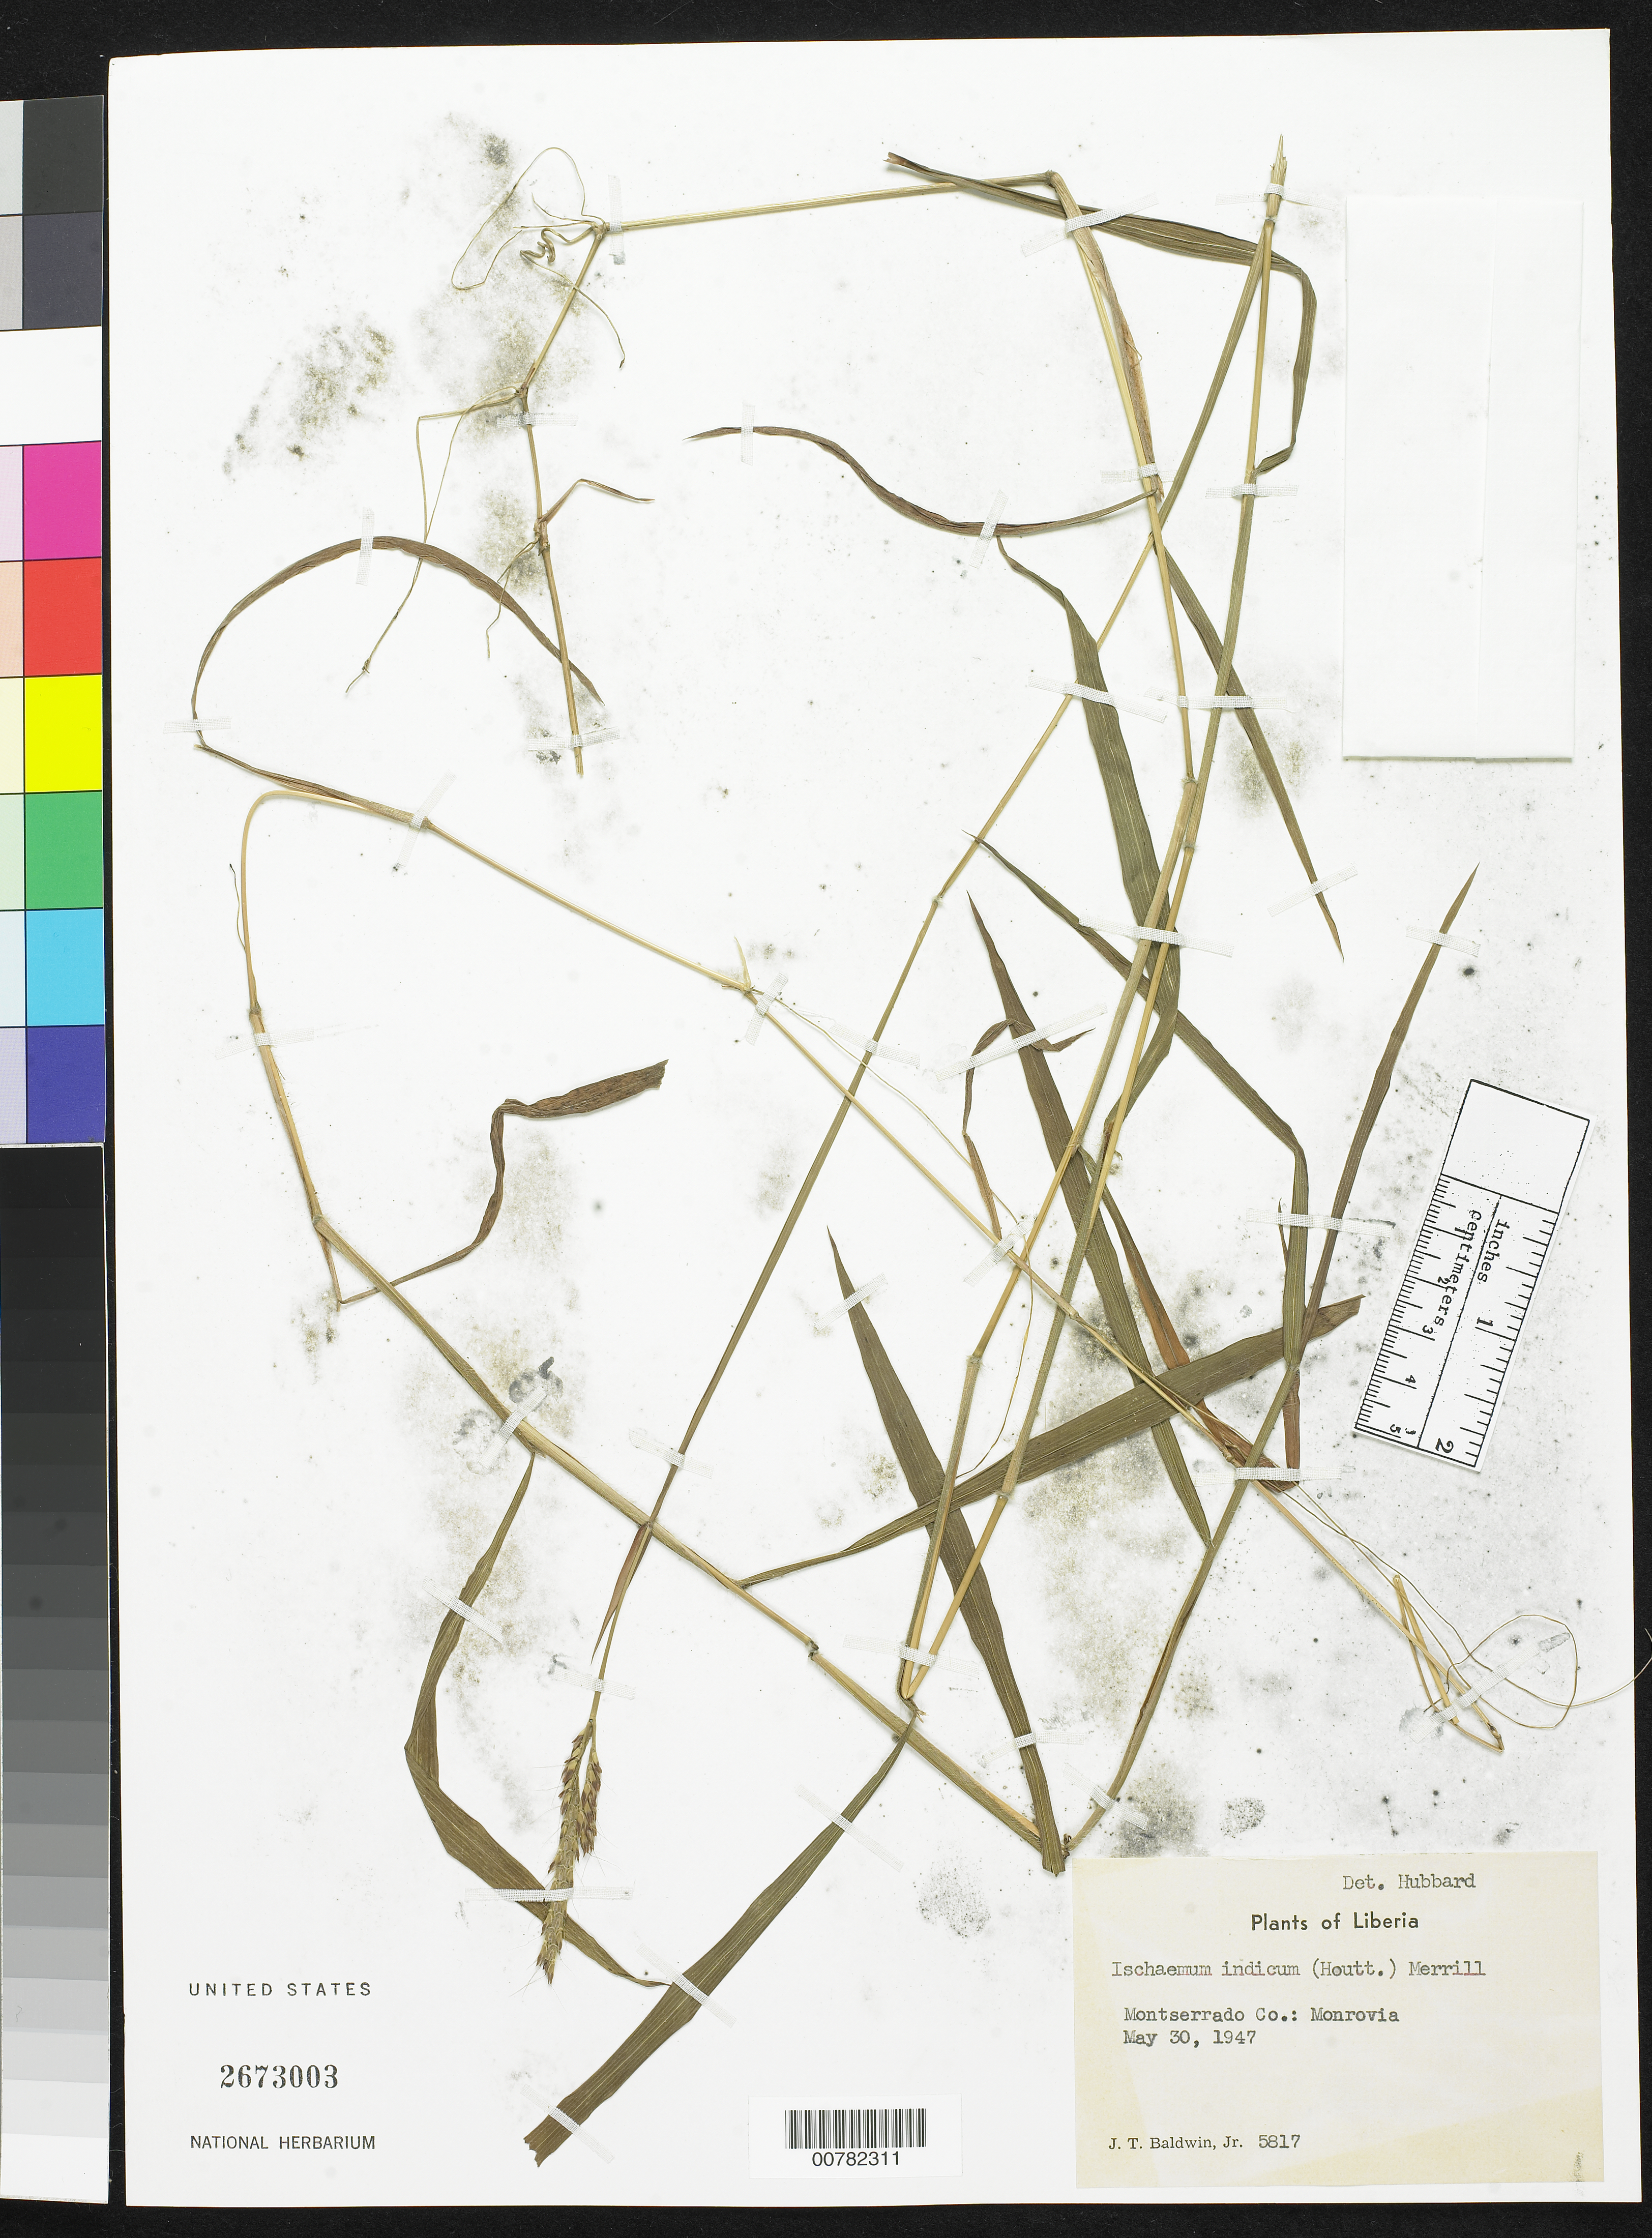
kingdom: Plantae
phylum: Tracheophyta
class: Liliopsida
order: Poales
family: Poaceae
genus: Ischaemum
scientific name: Ischaemum indicum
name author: (Houtt.) Merr.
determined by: Hubbard, C. E.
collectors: J. T. Baldwin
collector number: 5817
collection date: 1947-05-30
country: Liberia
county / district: Montserrado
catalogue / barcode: US 2673003